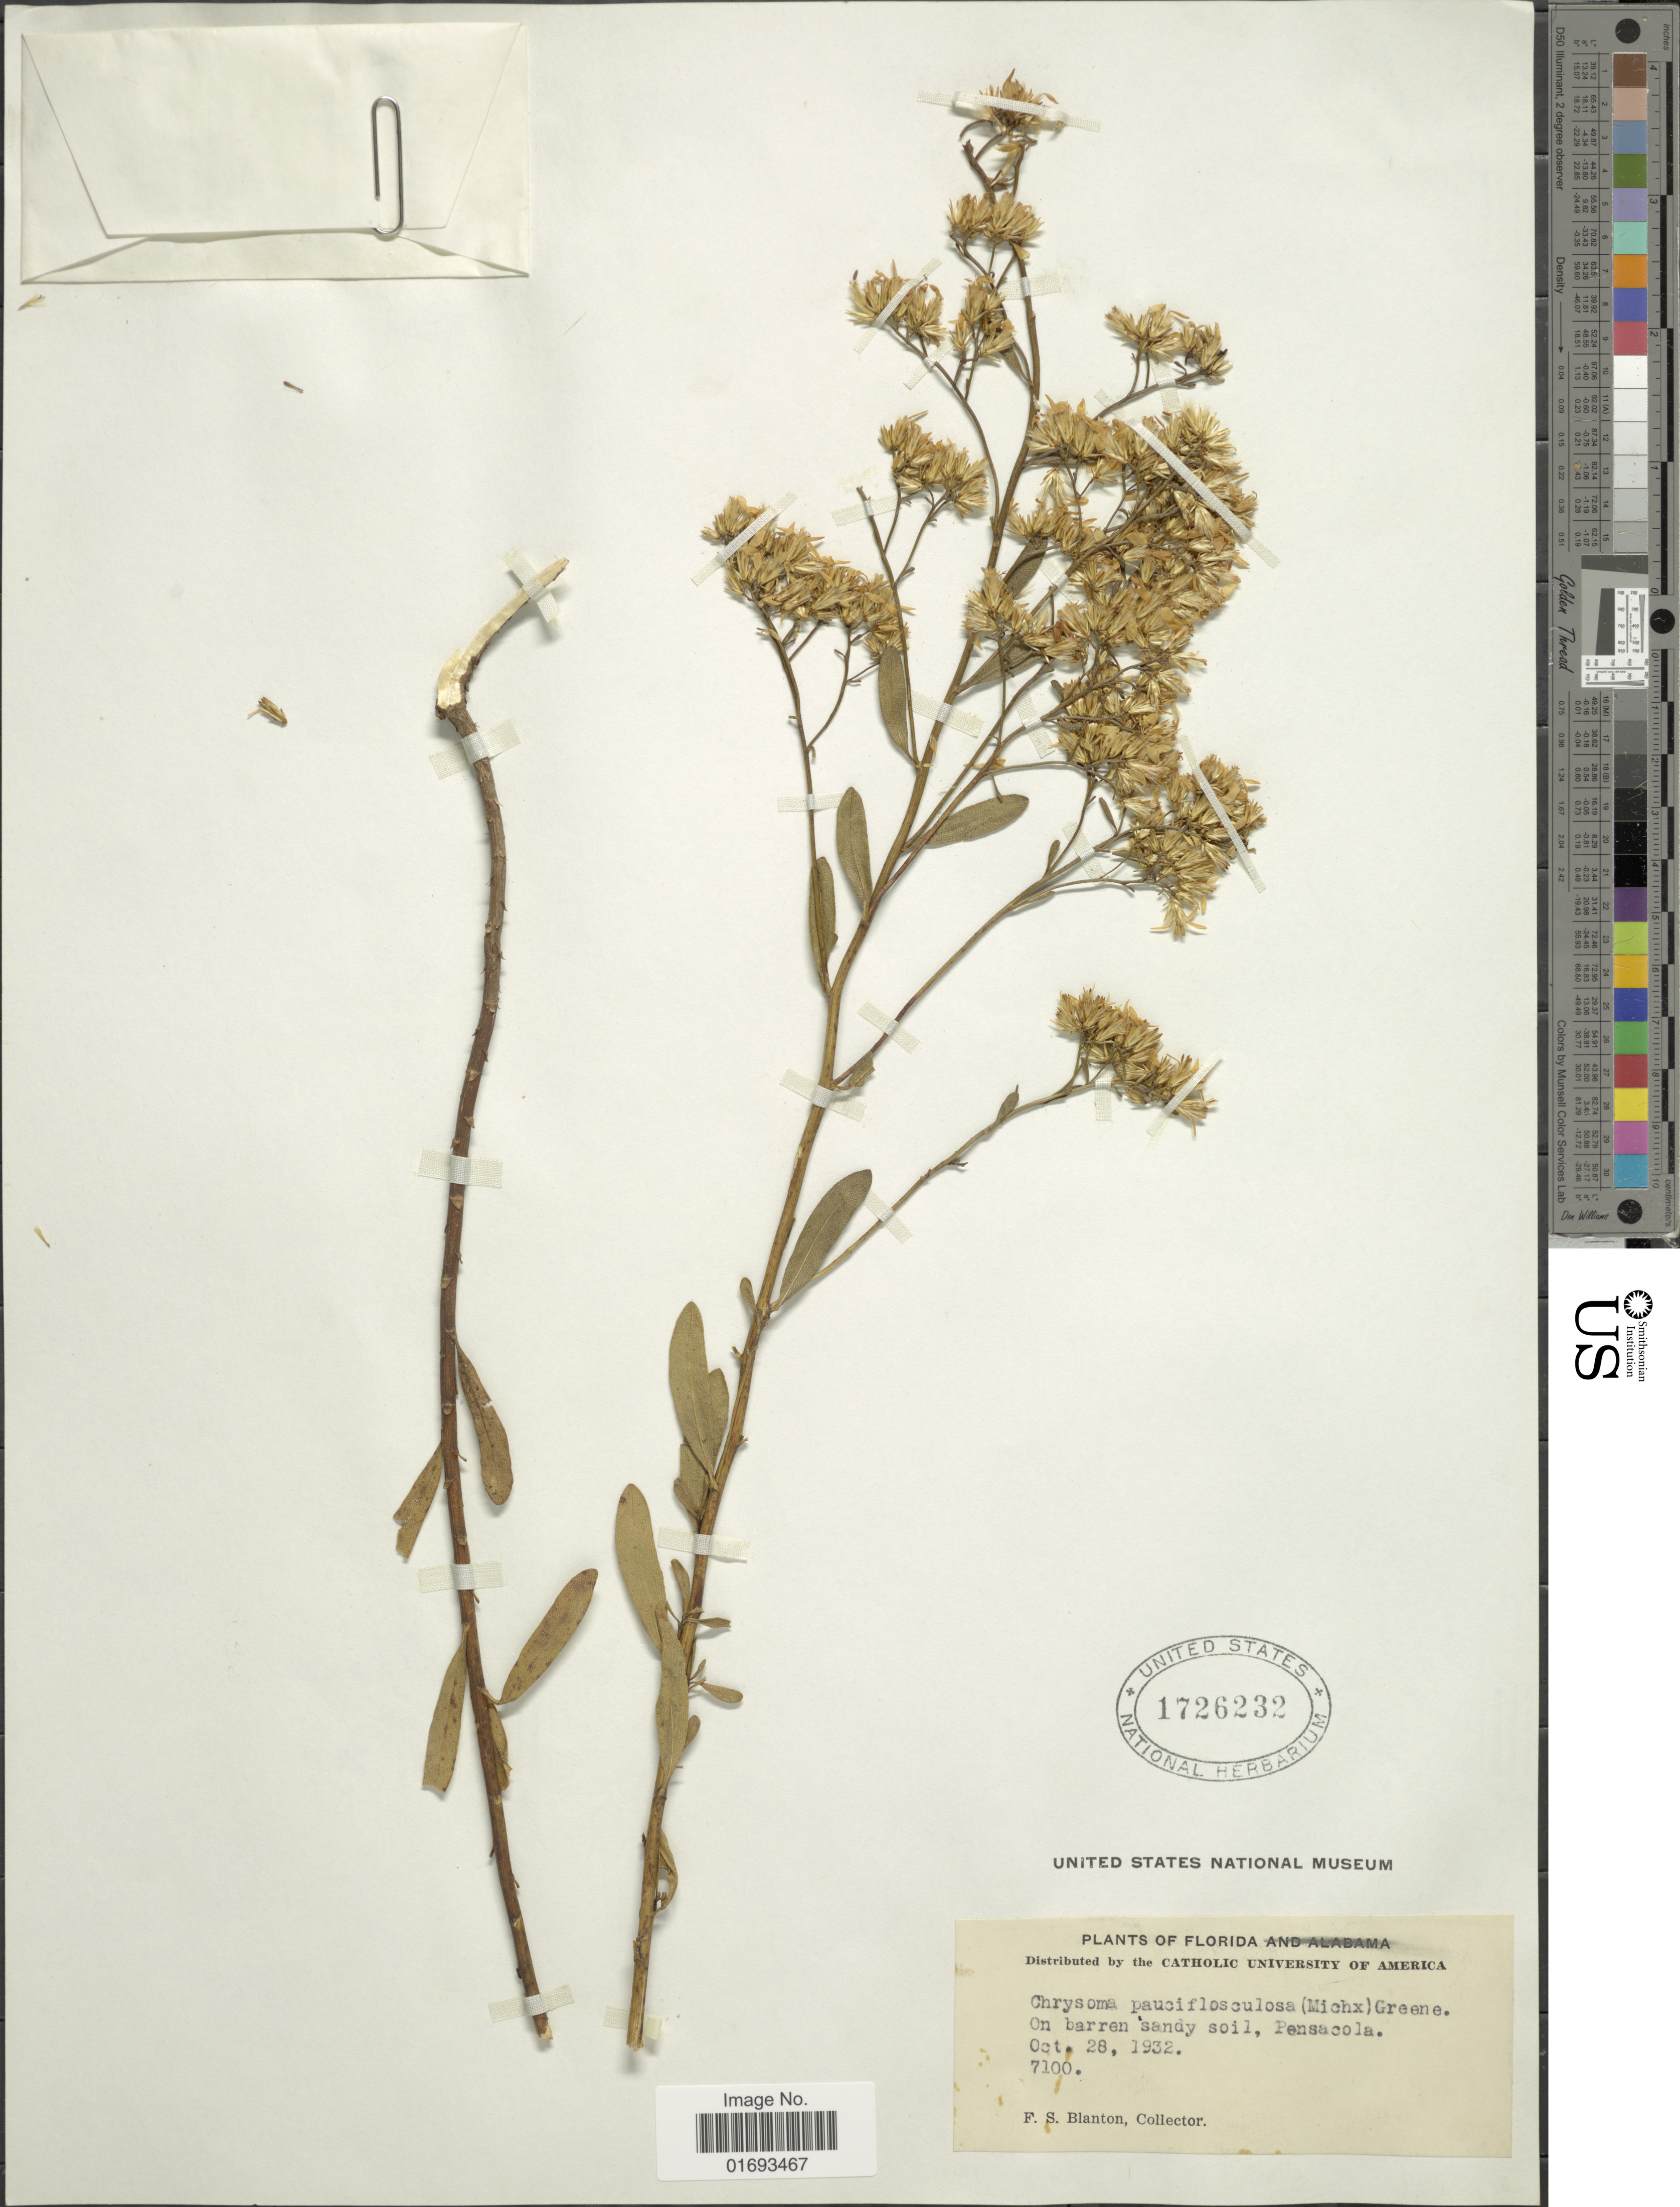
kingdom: Plantae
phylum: Tracheophyta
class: Magnoliopsida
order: Asterales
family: Asteraceae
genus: Chrysoma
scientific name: Chrysoma pauciflosculosa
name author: (Michx.) Greene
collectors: F. S. Blanton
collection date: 1932-10-28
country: United States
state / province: Florida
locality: On barren sandy soil, Pensacola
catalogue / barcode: US 1726232